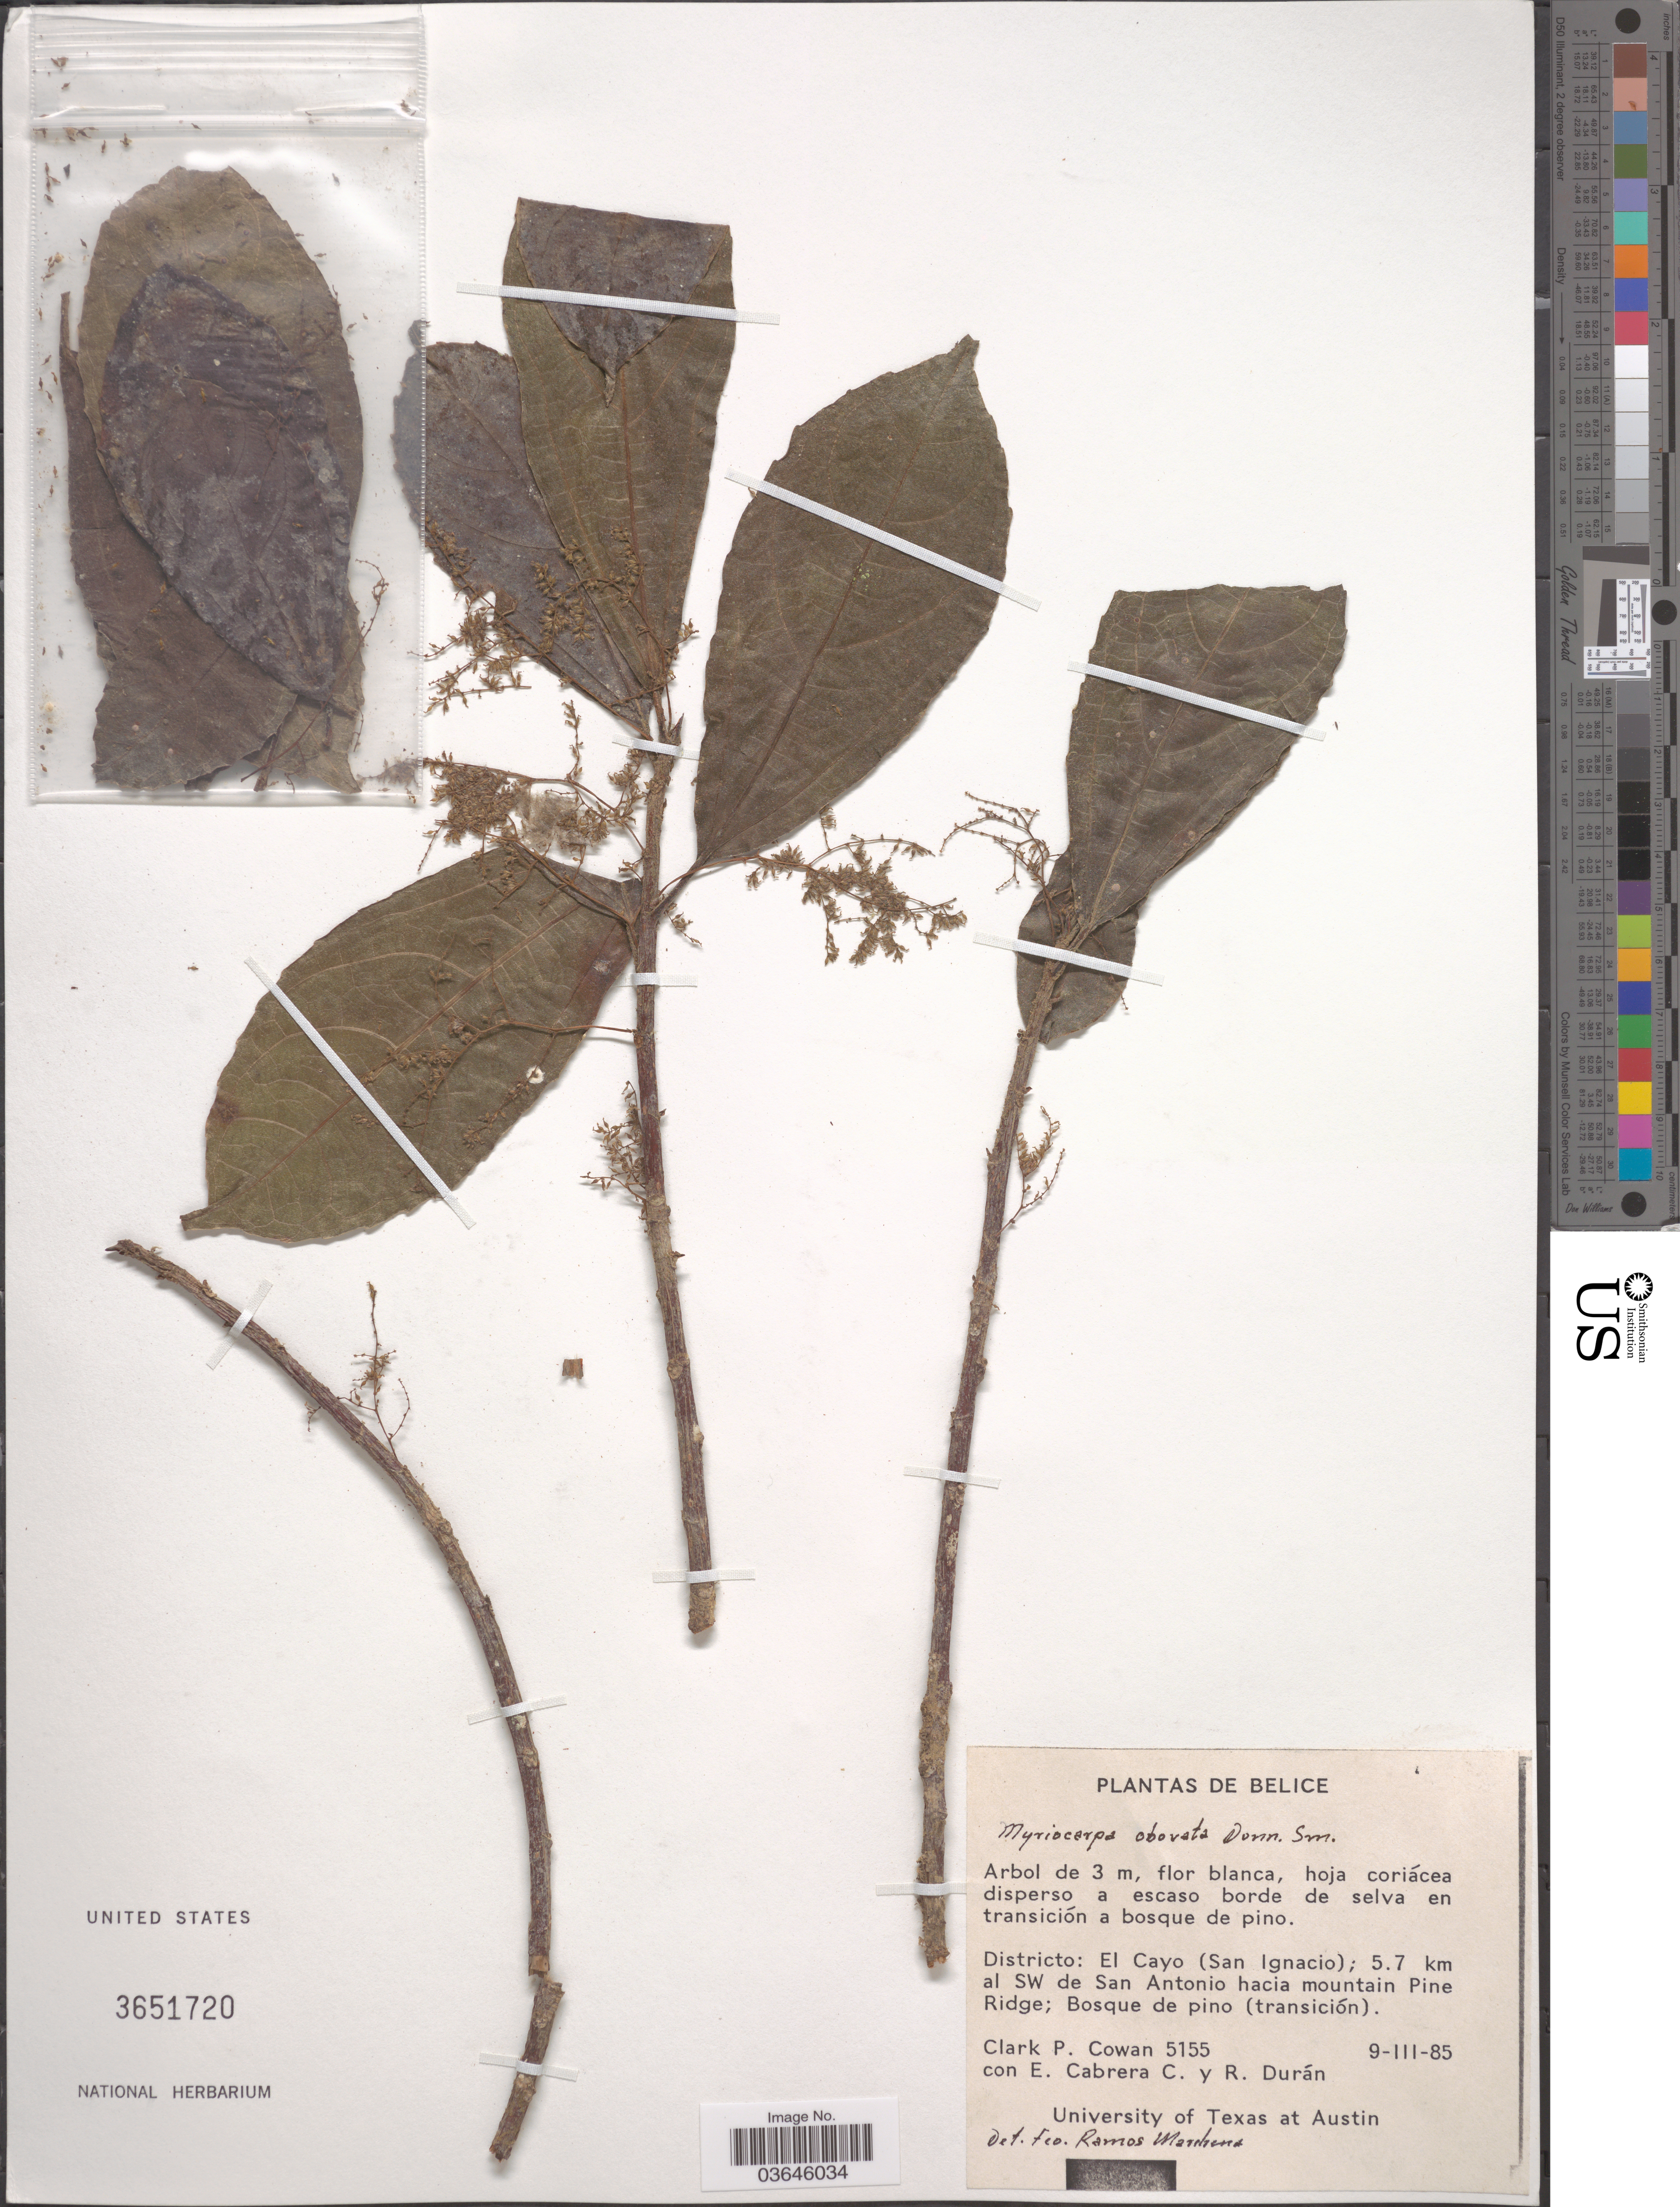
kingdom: Plantae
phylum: Tracheophyta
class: Magnoliopsida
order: Rosales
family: Urticaceae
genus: Myriocarpa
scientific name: Myriocarpa obovata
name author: Donn. Sm.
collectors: C. P. Cowan, E. Cabrera C. & R. Durán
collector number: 5155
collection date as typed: Transcribed d/m/y: 9/3/85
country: Belize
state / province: Cayo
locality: Districto: El Cayo (San Ignacio); 5.7 km al SW de San Antonio hacia mountain Pine Ridge.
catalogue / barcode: US 3651720